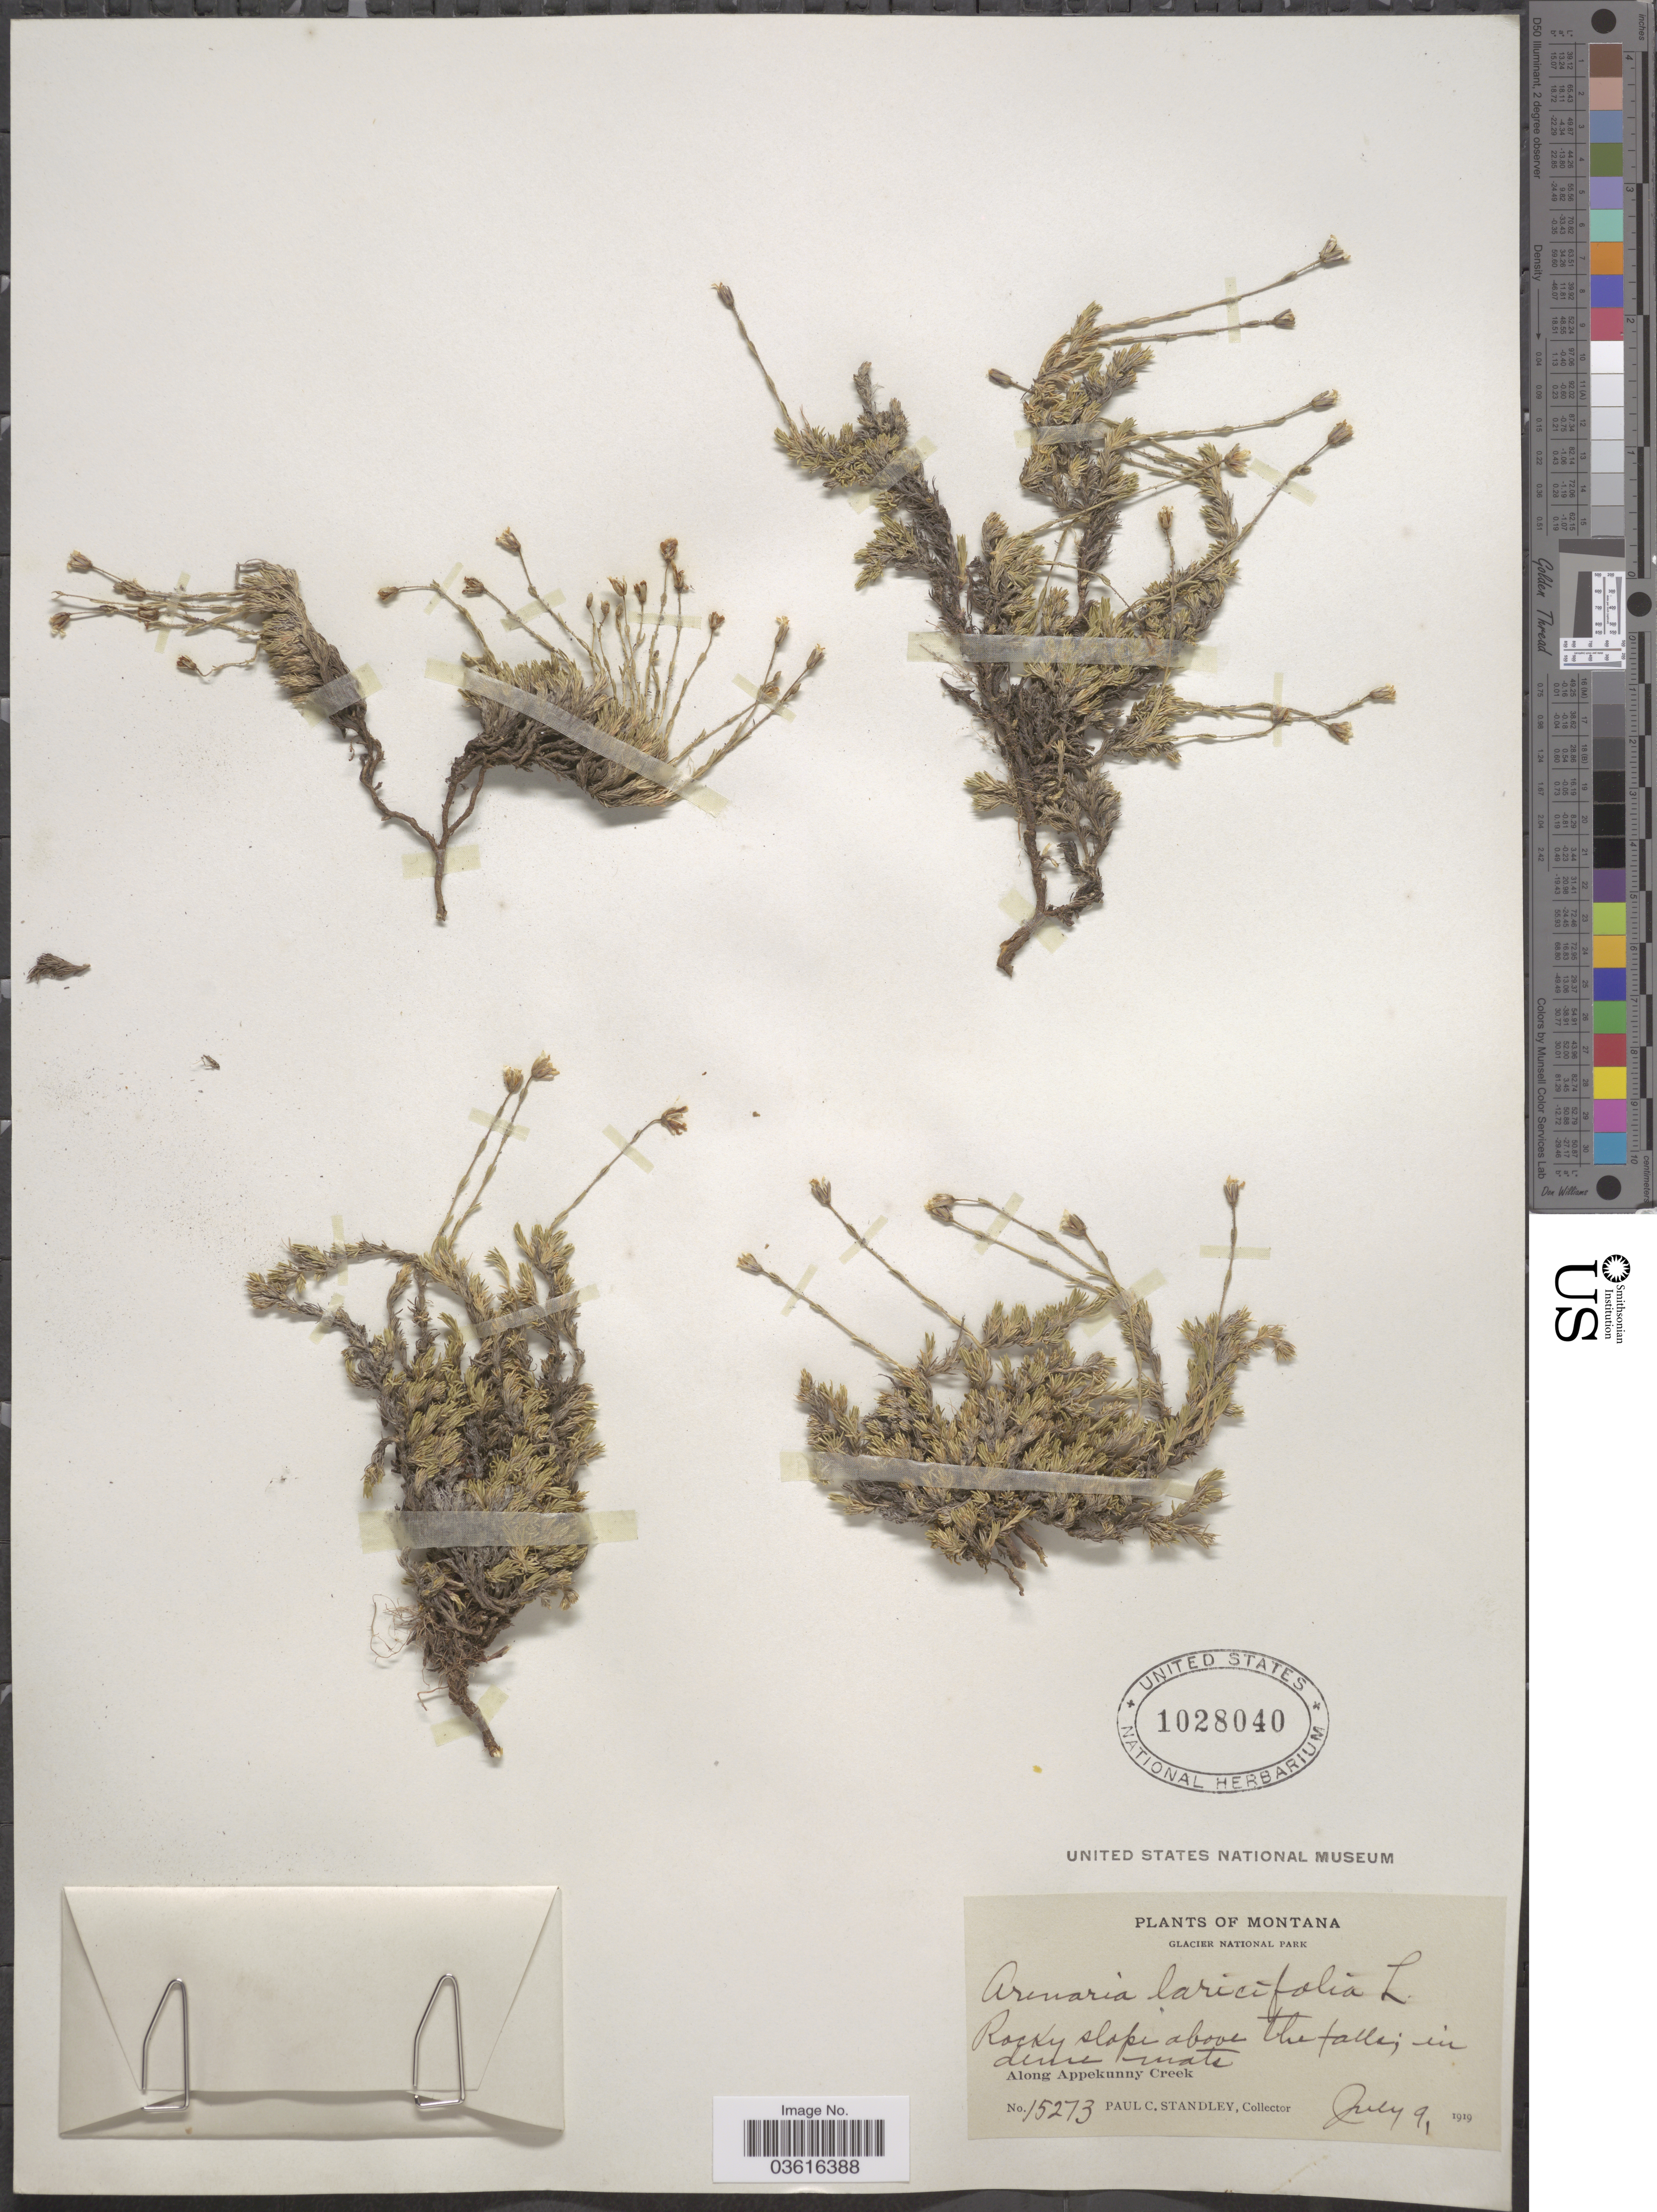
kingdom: Plantae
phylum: Tracheophyta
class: Magnoliopsida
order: Caryophyllales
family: Caryophyllaceae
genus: Cherleria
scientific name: Cherleria obtusiloba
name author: (Rydb.) A.J. Moore & Dillenb.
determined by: Strong, M. T., (US), Smithsonian Institution - National Museum of Natural History (UNITED STATES)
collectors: P. C. Standley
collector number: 15273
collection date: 1919-07-09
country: United States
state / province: Montana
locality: Glacier National Park. Along Appekunny Creek.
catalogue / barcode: US 1028040